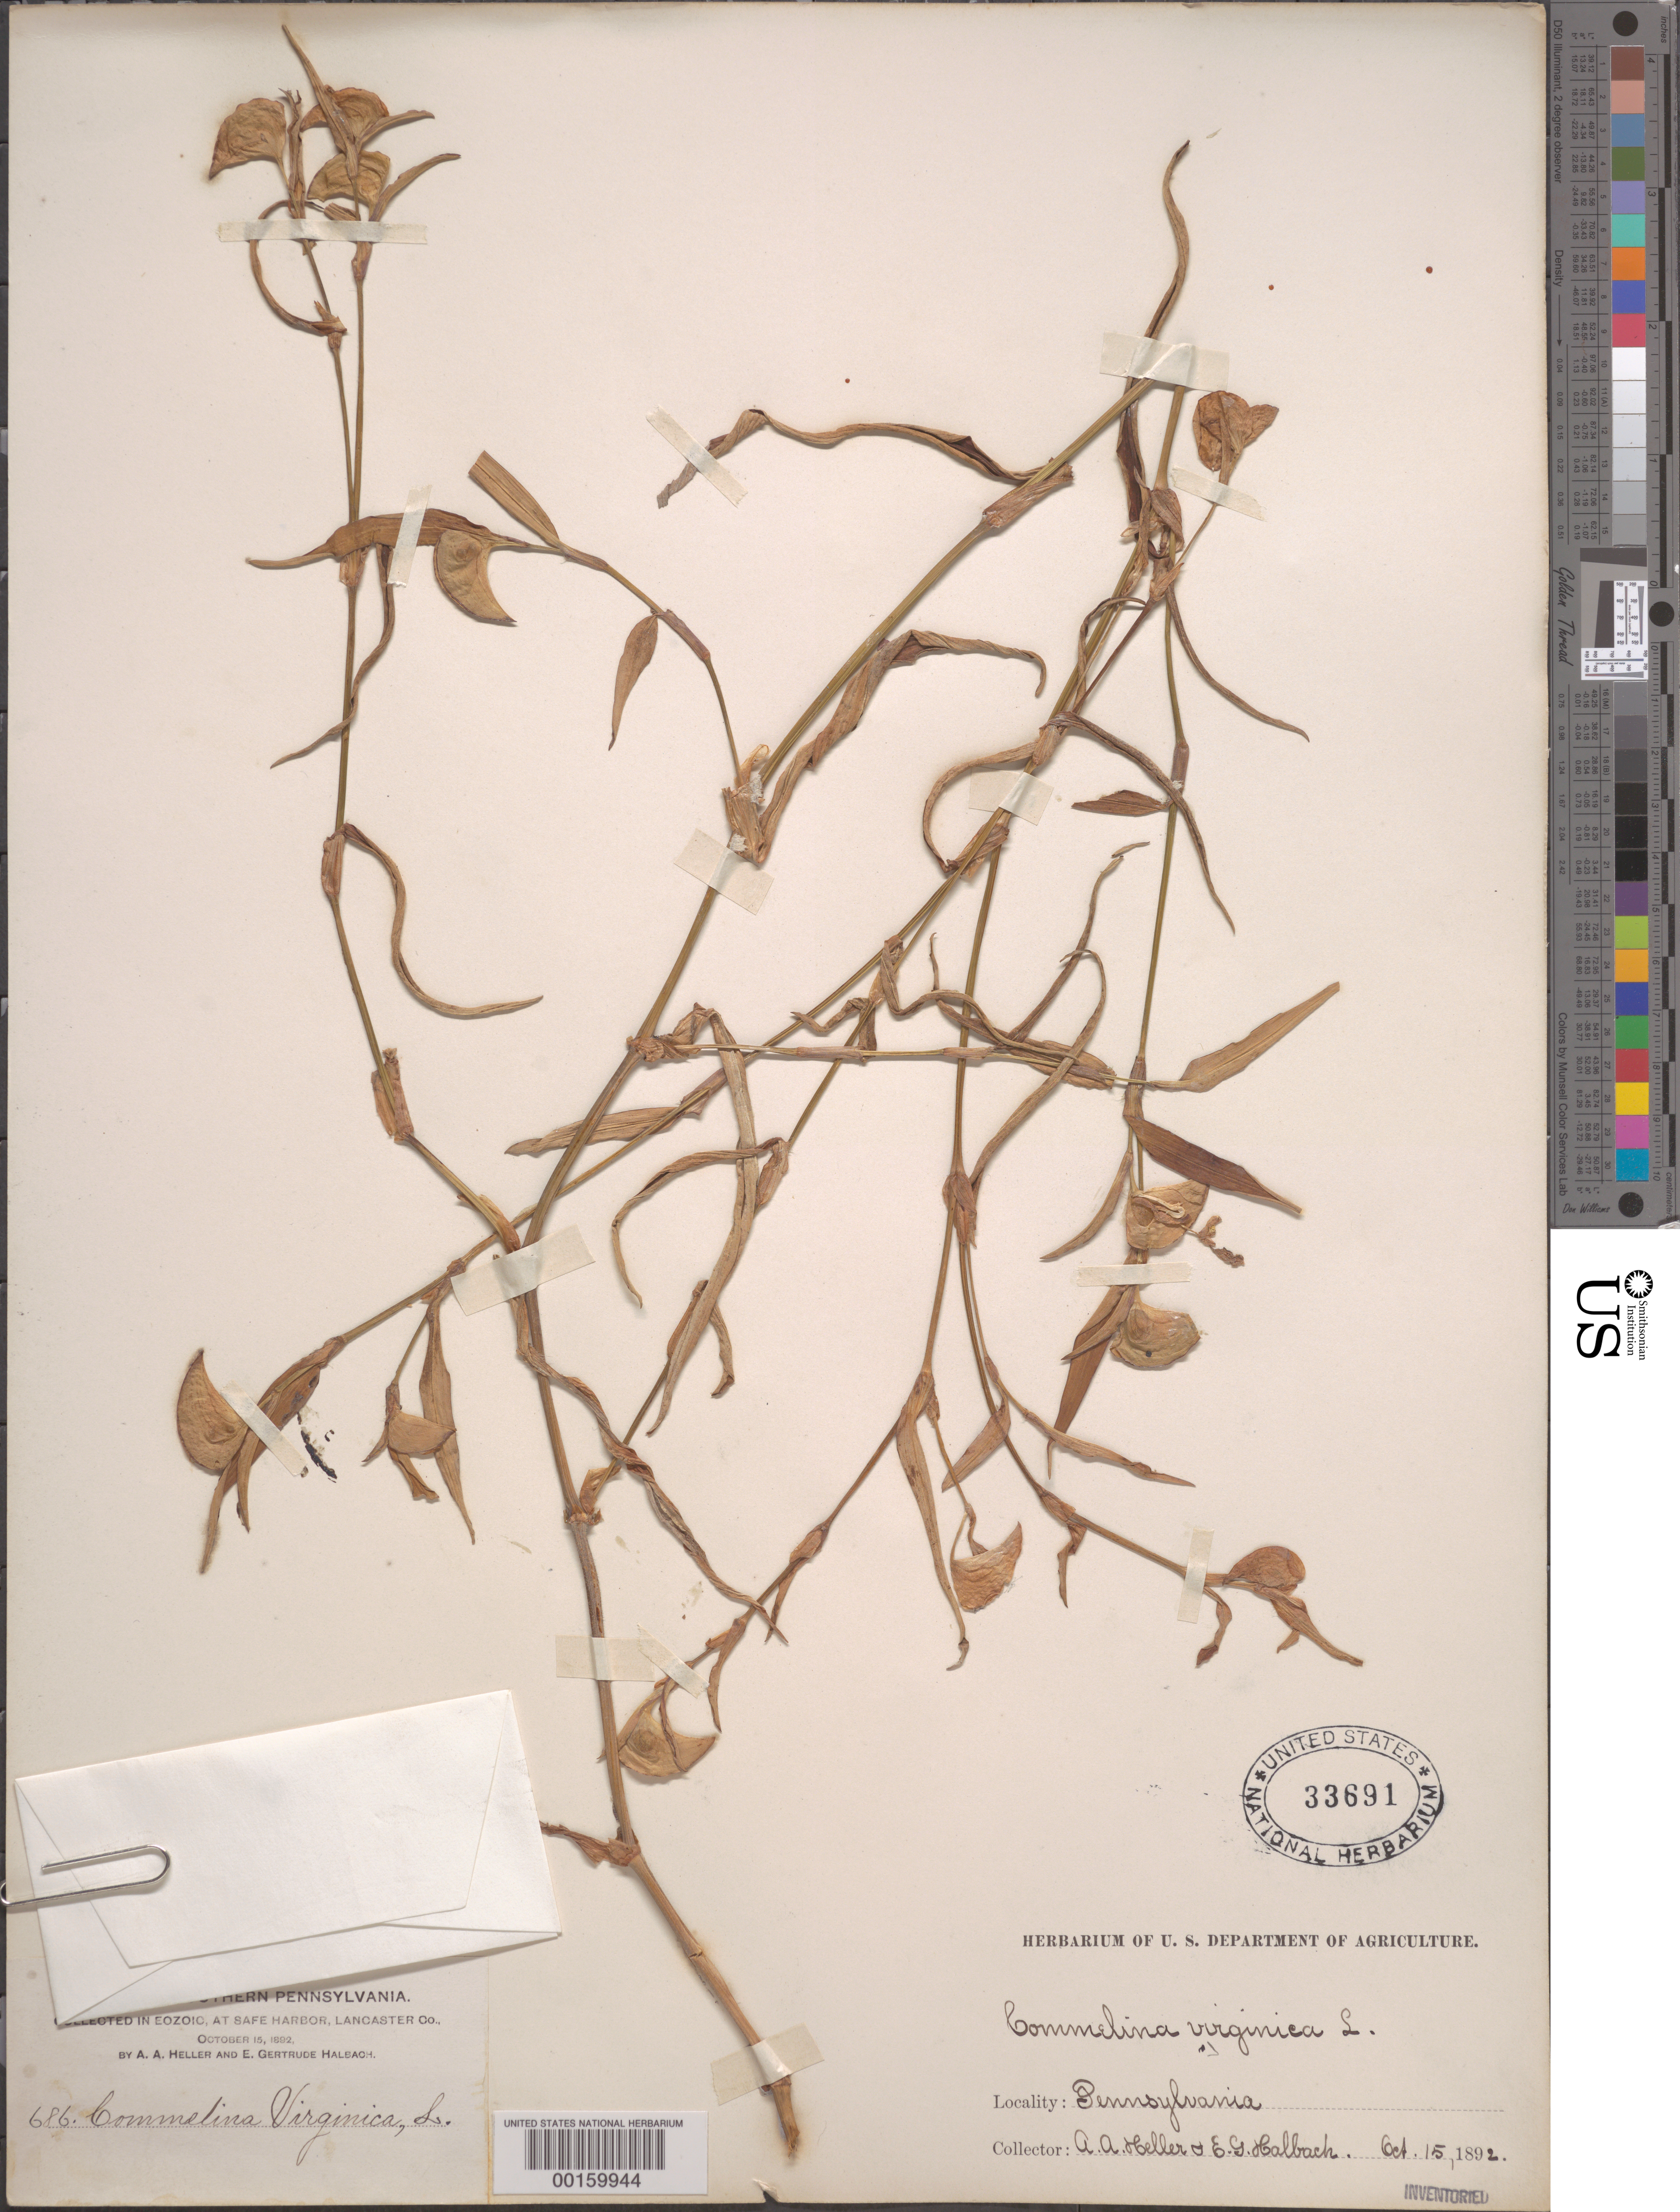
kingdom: Plantae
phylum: Tracheophyta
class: Liliopsida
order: Commelinales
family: Commelinaceae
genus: Commelina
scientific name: Commelina erecta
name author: L.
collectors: A. A. Heller & E. G. Halbach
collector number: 686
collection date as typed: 15 Oct 1892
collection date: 1892-10-15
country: United States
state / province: Pennsylvania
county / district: Lancaster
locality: Safe harbor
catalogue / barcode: US 33691